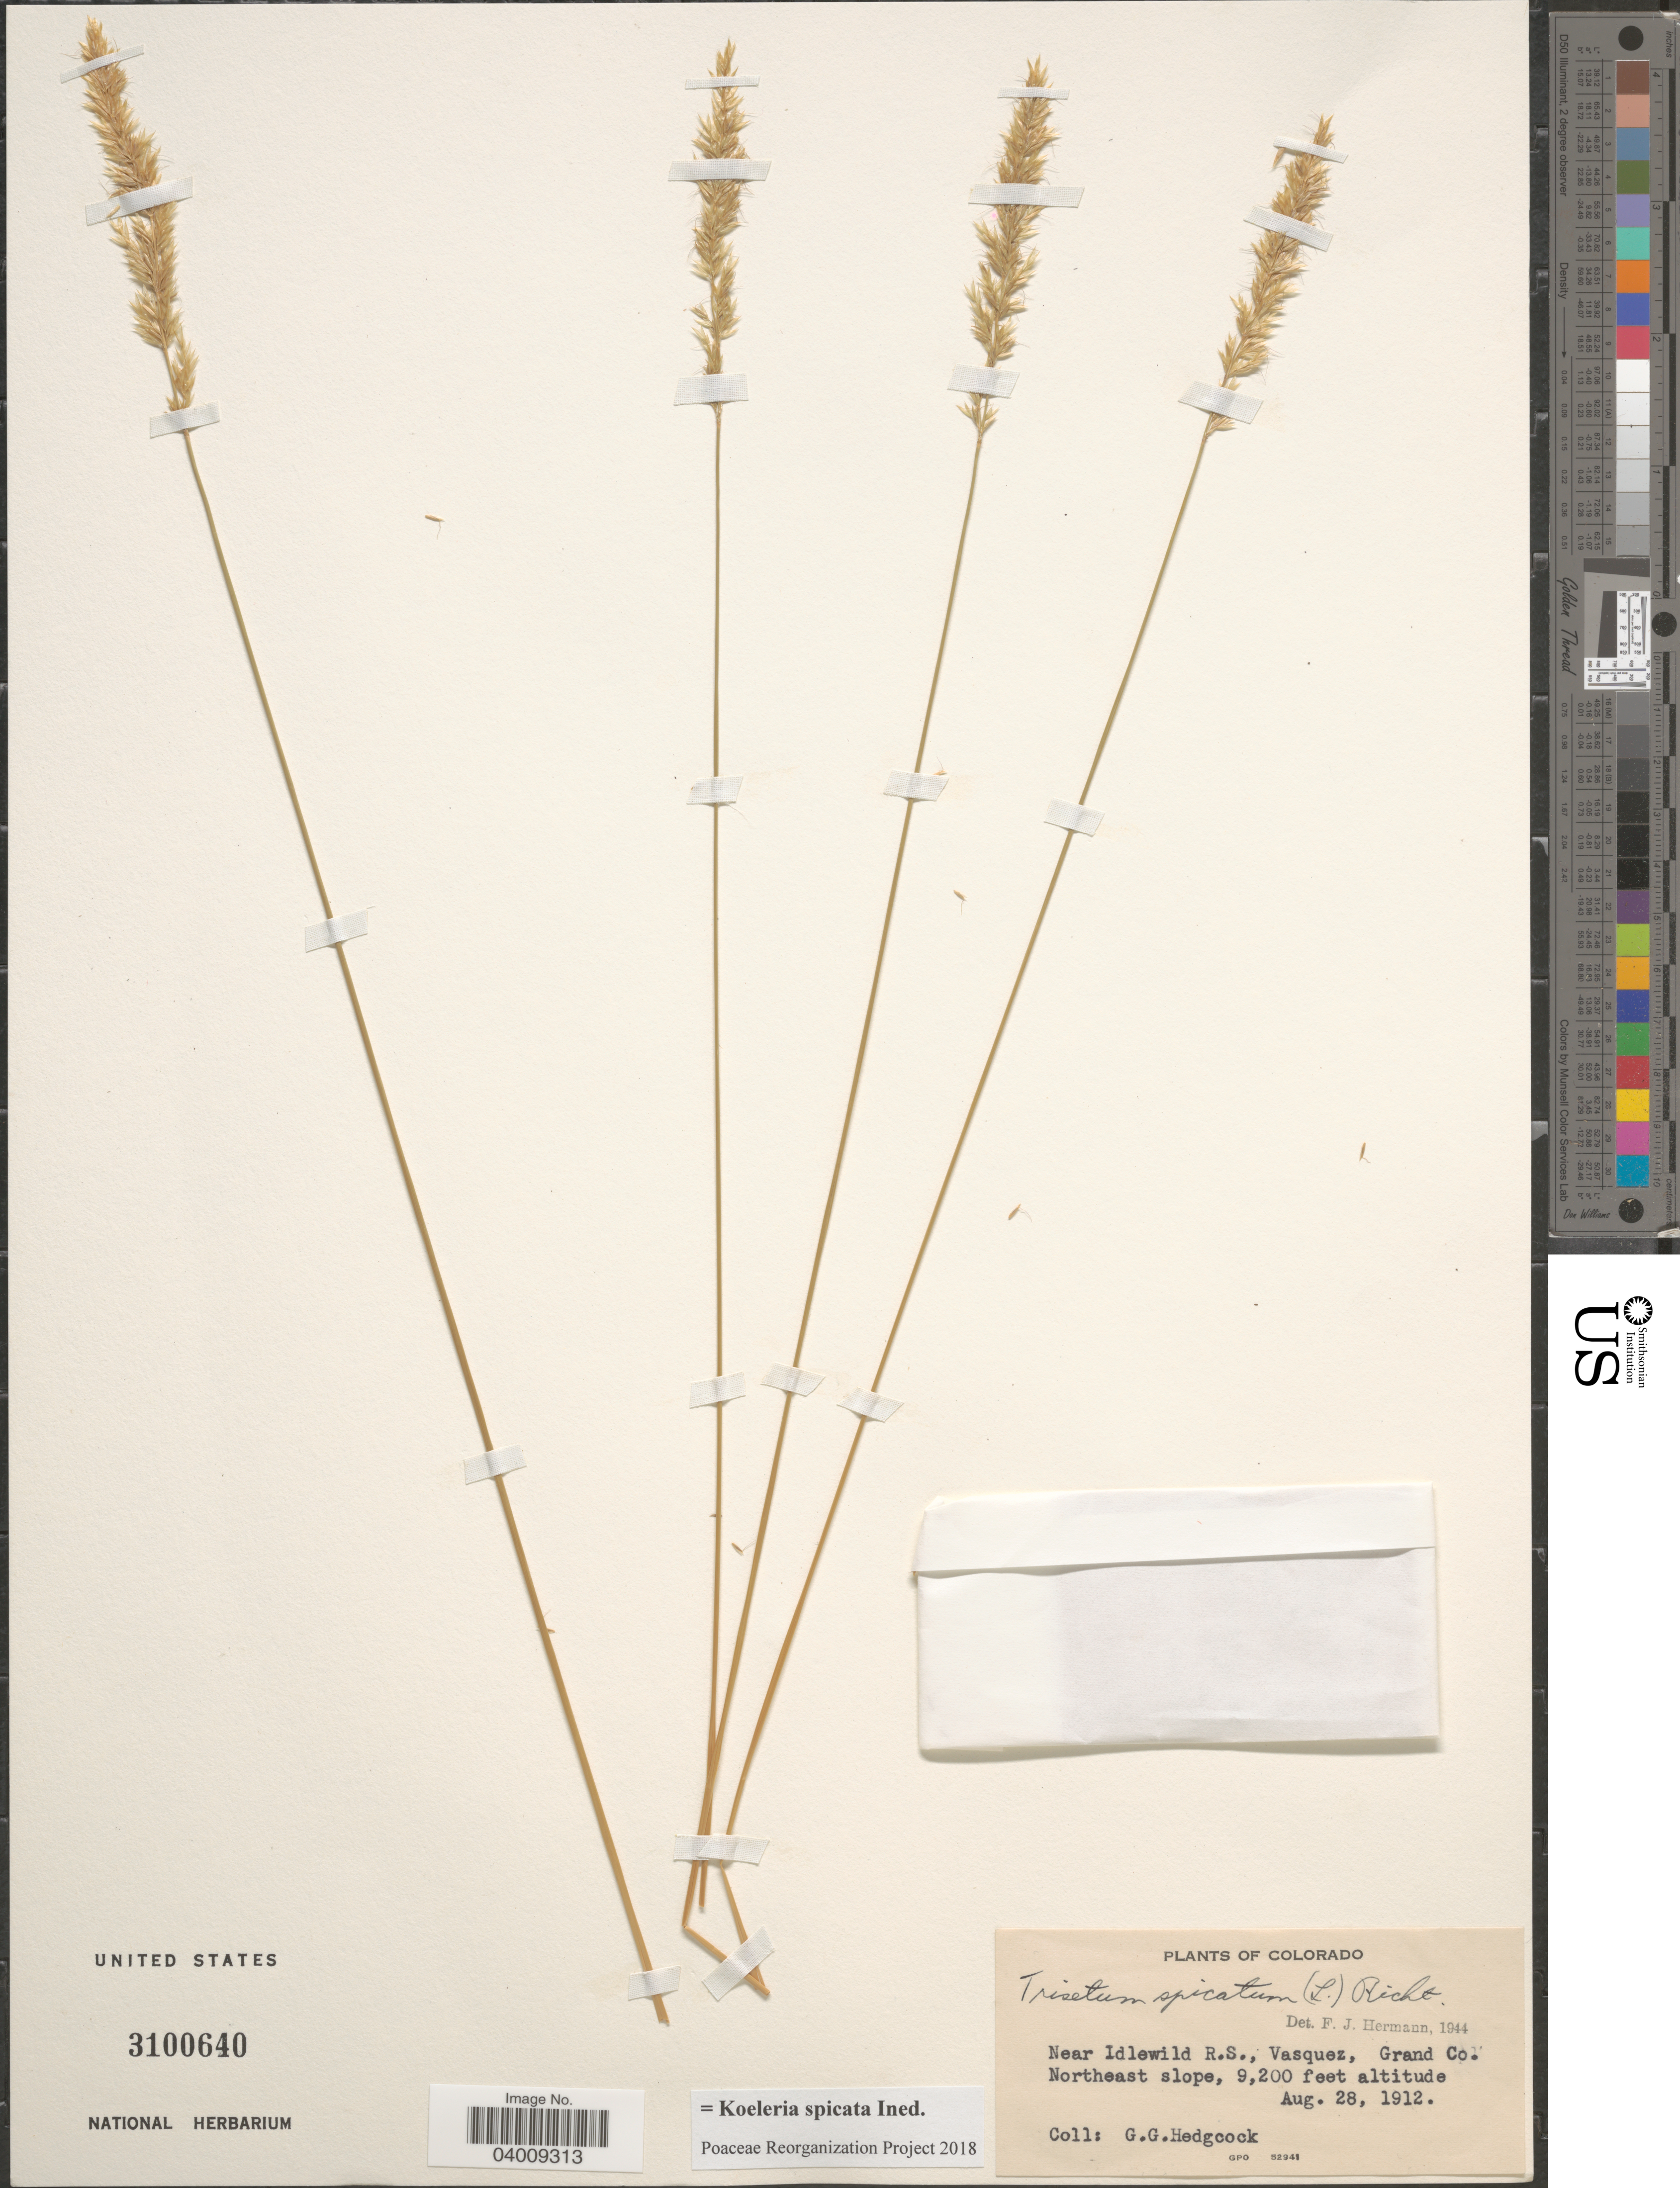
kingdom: Plantae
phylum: Tracheophyta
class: Liliopsida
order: Poales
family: Poaceae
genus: Koeleria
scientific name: Koeleria spicata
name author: (L.) Barberá et al.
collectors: G. Hedgcock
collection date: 1912-08-28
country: United States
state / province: Colorado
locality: Near Idlewild R.S., Vasquez, Grand Co. Northeast slope.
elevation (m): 2804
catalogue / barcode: US 3100640